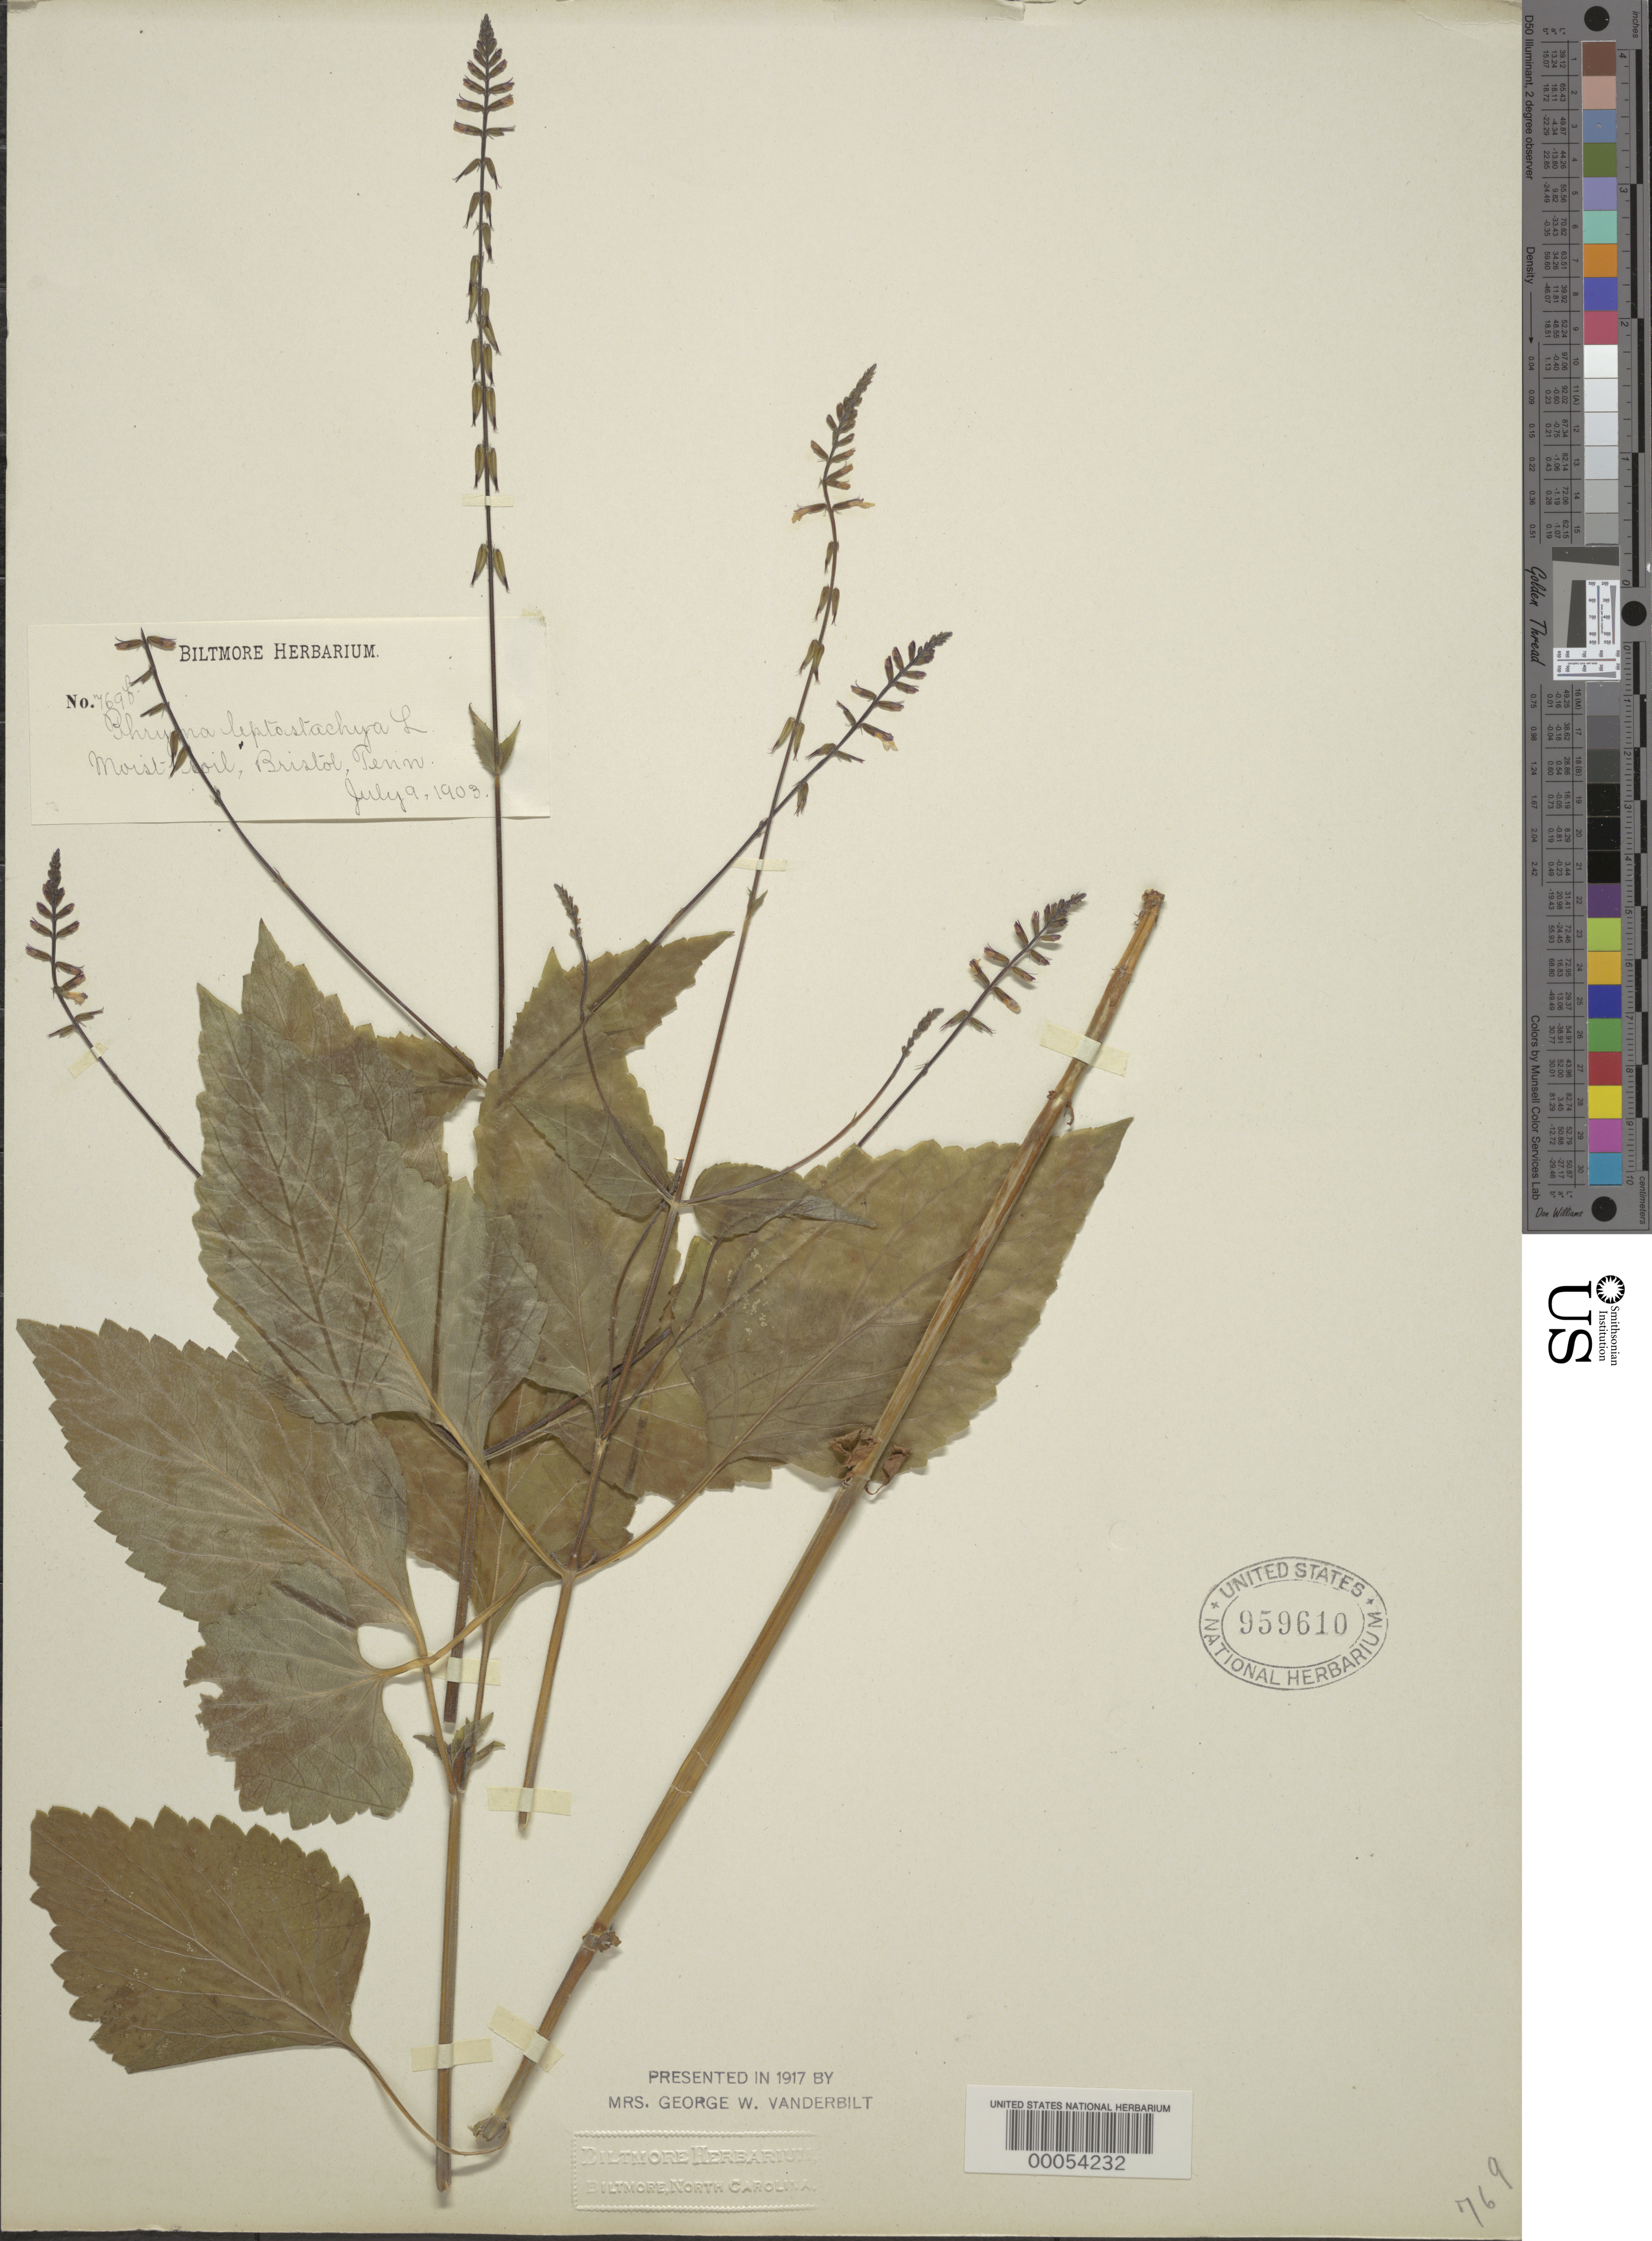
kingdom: Plantae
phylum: Tracheophyta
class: Magnoliopsida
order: Lamiales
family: Phrymaceae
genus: Phryma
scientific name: Phryma leptostachya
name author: L.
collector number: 769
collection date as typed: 09 Jul 1903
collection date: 1903-07-09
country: United States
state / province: Tennessee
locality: Bristol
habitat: In moist soil in woodlands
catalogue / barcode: US 959610